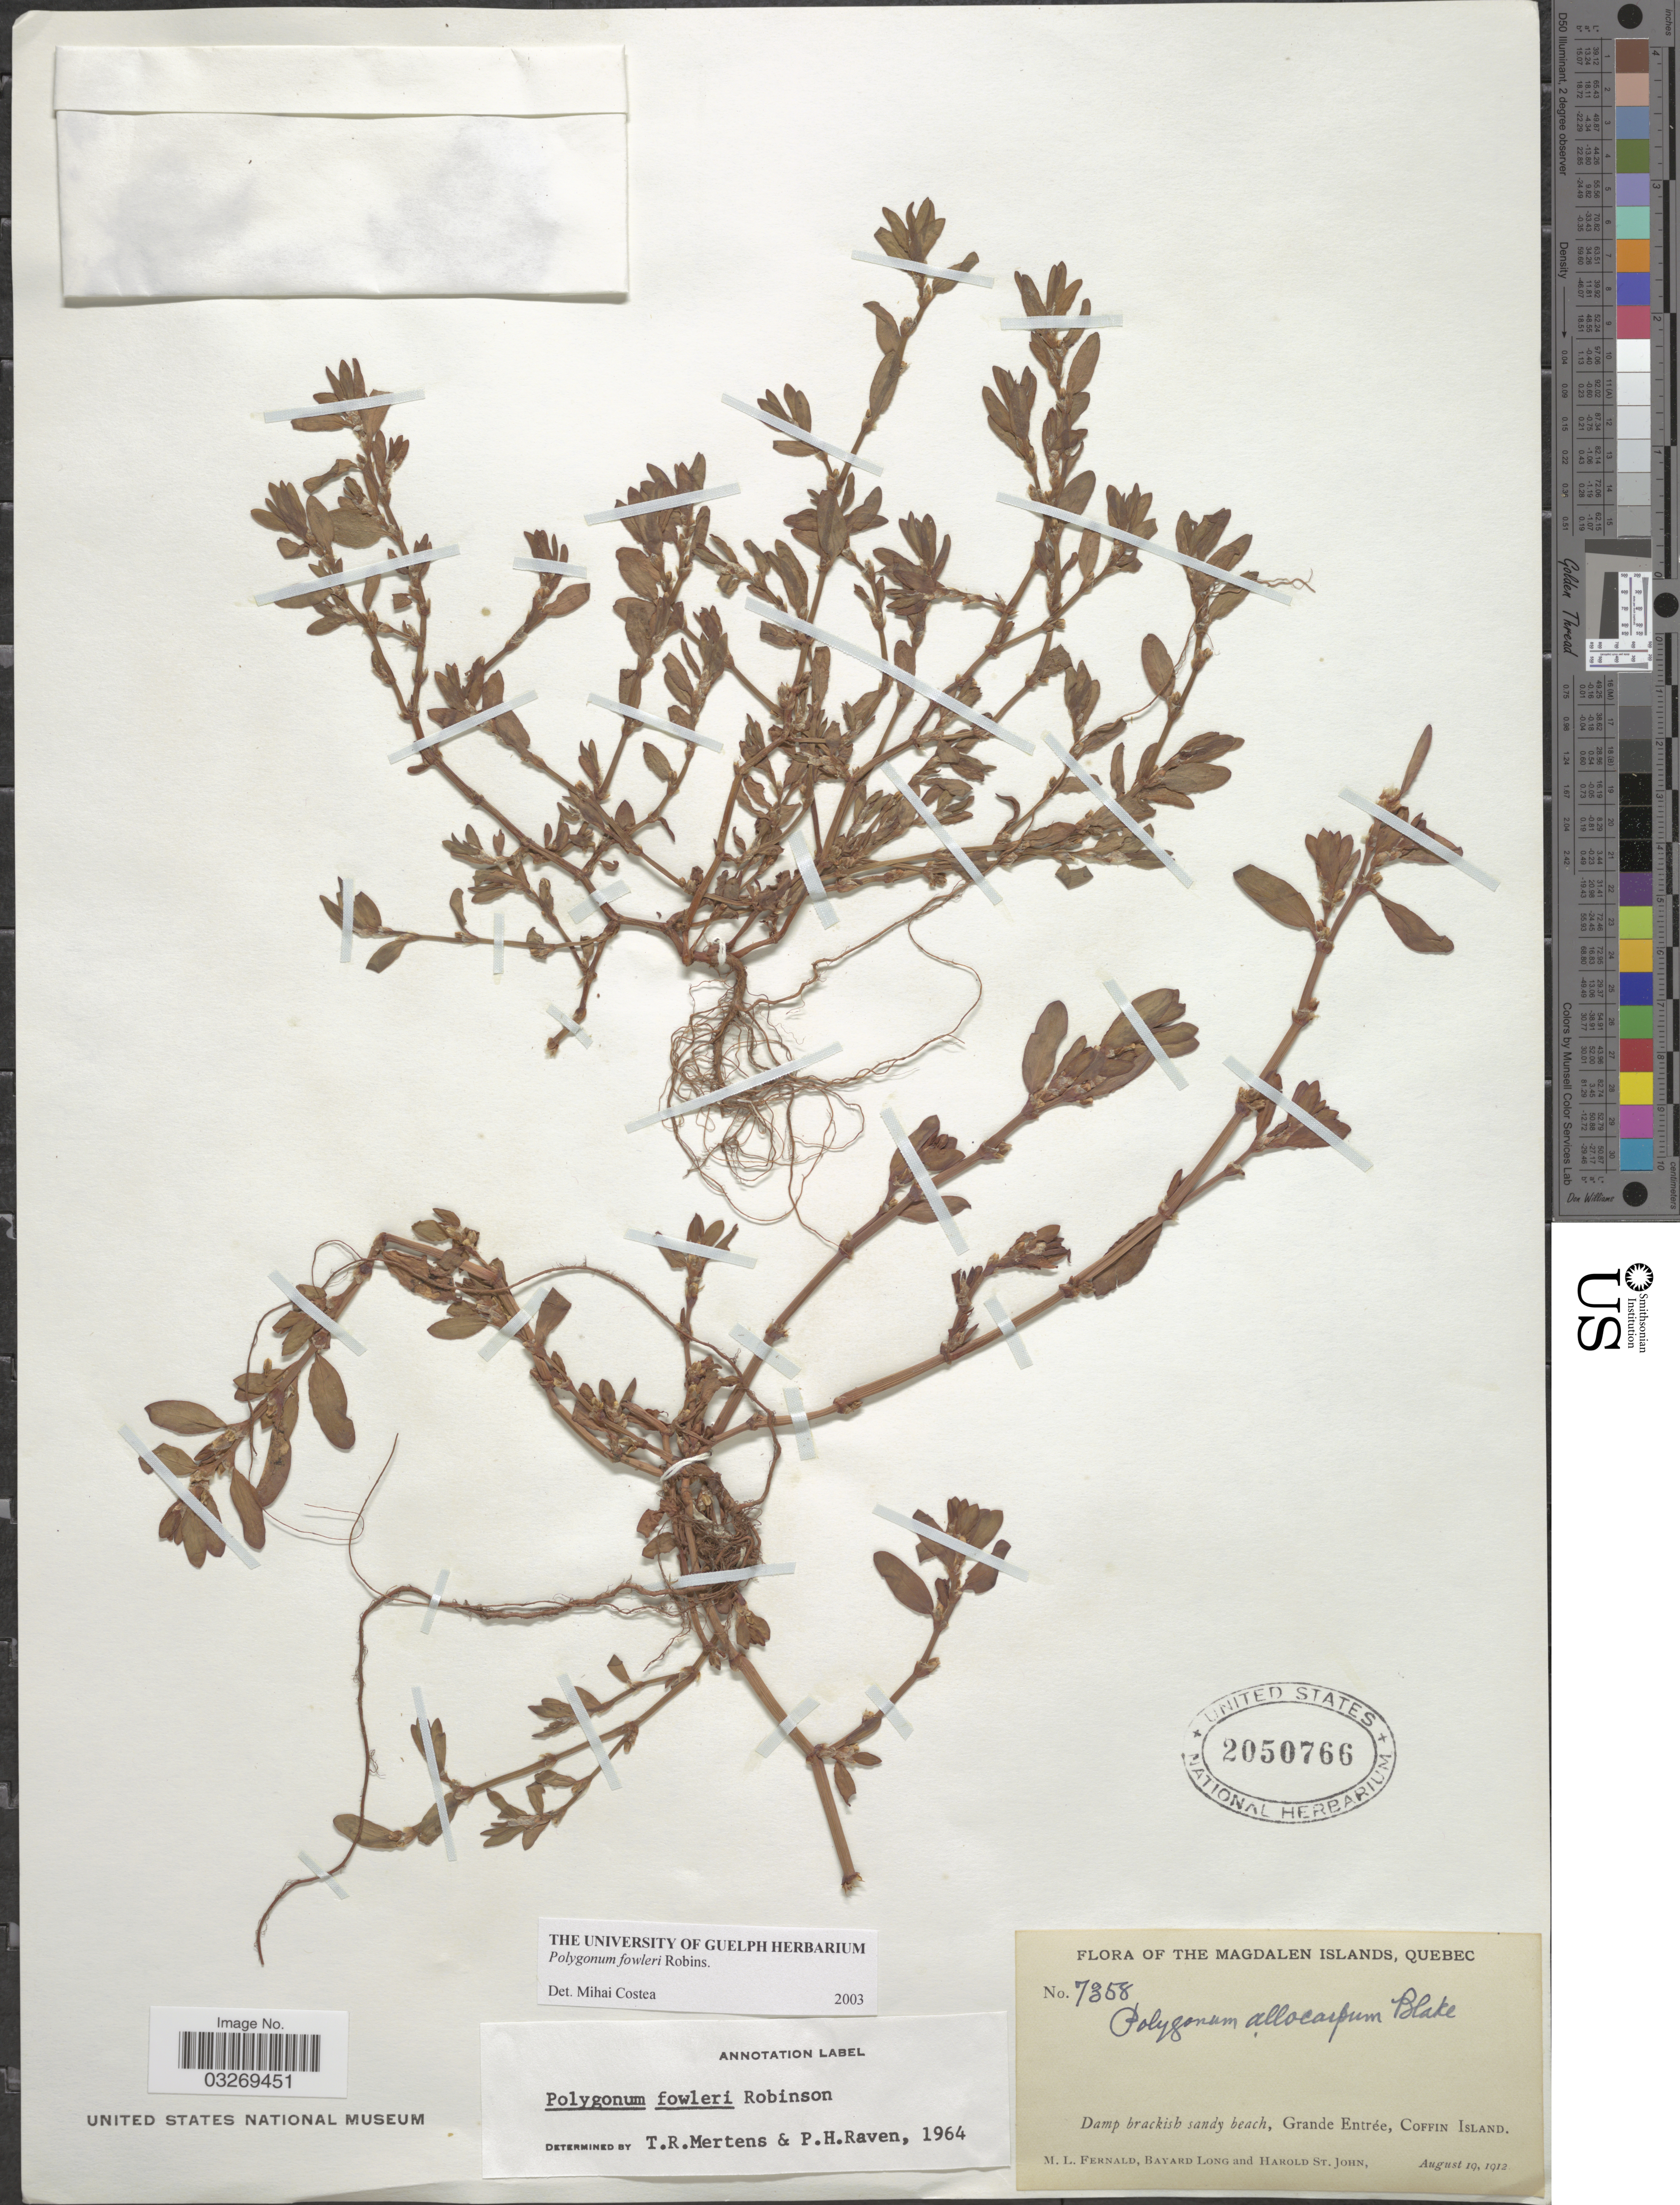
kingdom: Plantae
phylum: Tracheophyta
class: Magnoliopsida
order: Caryophyllales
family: Polygonaceae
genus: Polygonum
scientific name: Polygonum fowleri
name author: B.L. Rob.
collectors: M. L. Fernald, B. Long & H. St. John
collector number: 7358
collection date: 1912-08-19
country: Canada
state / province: Quebec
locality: The Magdalen Islands, Damp brackish sandy beach, Grande Entrée, Coffin Island.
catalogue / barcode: US 2050766